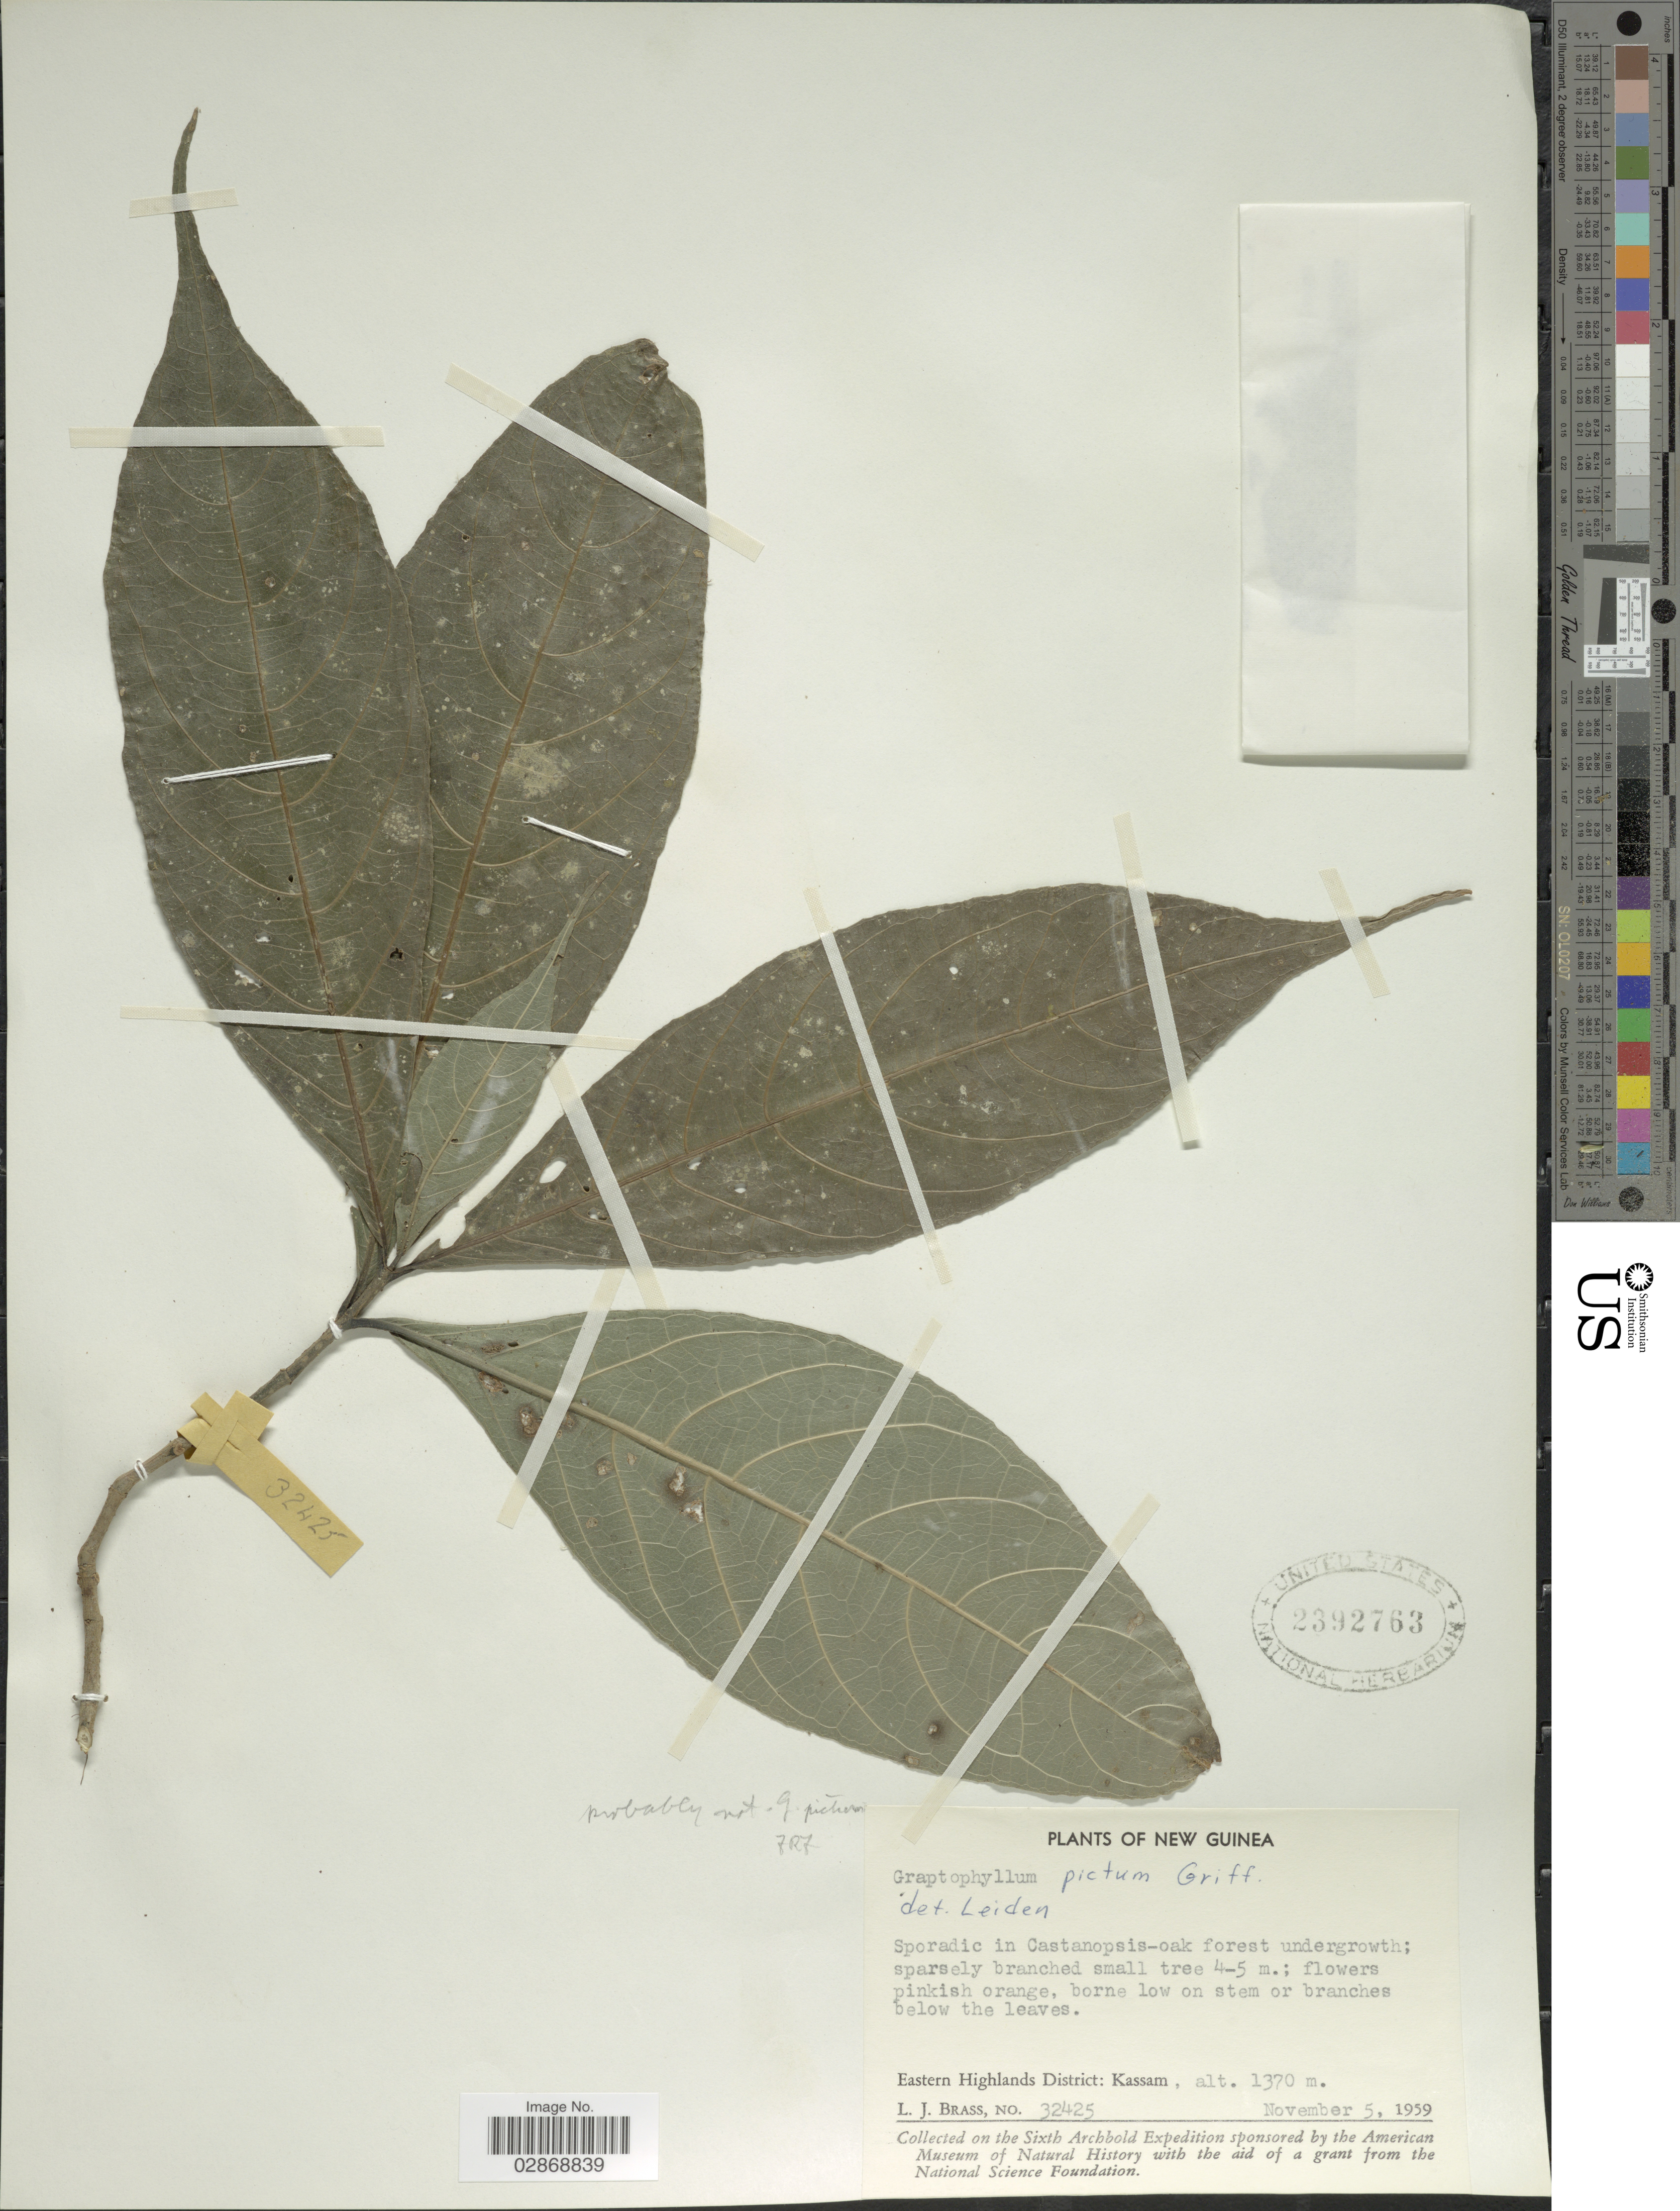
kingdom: Plantae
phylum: Tracheophyta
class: Magnoliopsida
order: Lamiales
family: Acanthaceae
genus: Graptophyllum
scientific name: Graptophyllum pictum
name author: (L.) Griff.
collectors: L. J. Brass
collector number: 32435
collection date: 1959-11-05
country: Papua New Guinea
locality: New Guinea. Eastern Highlands District: Kassam.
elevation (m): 1370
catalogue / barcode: US 2392763